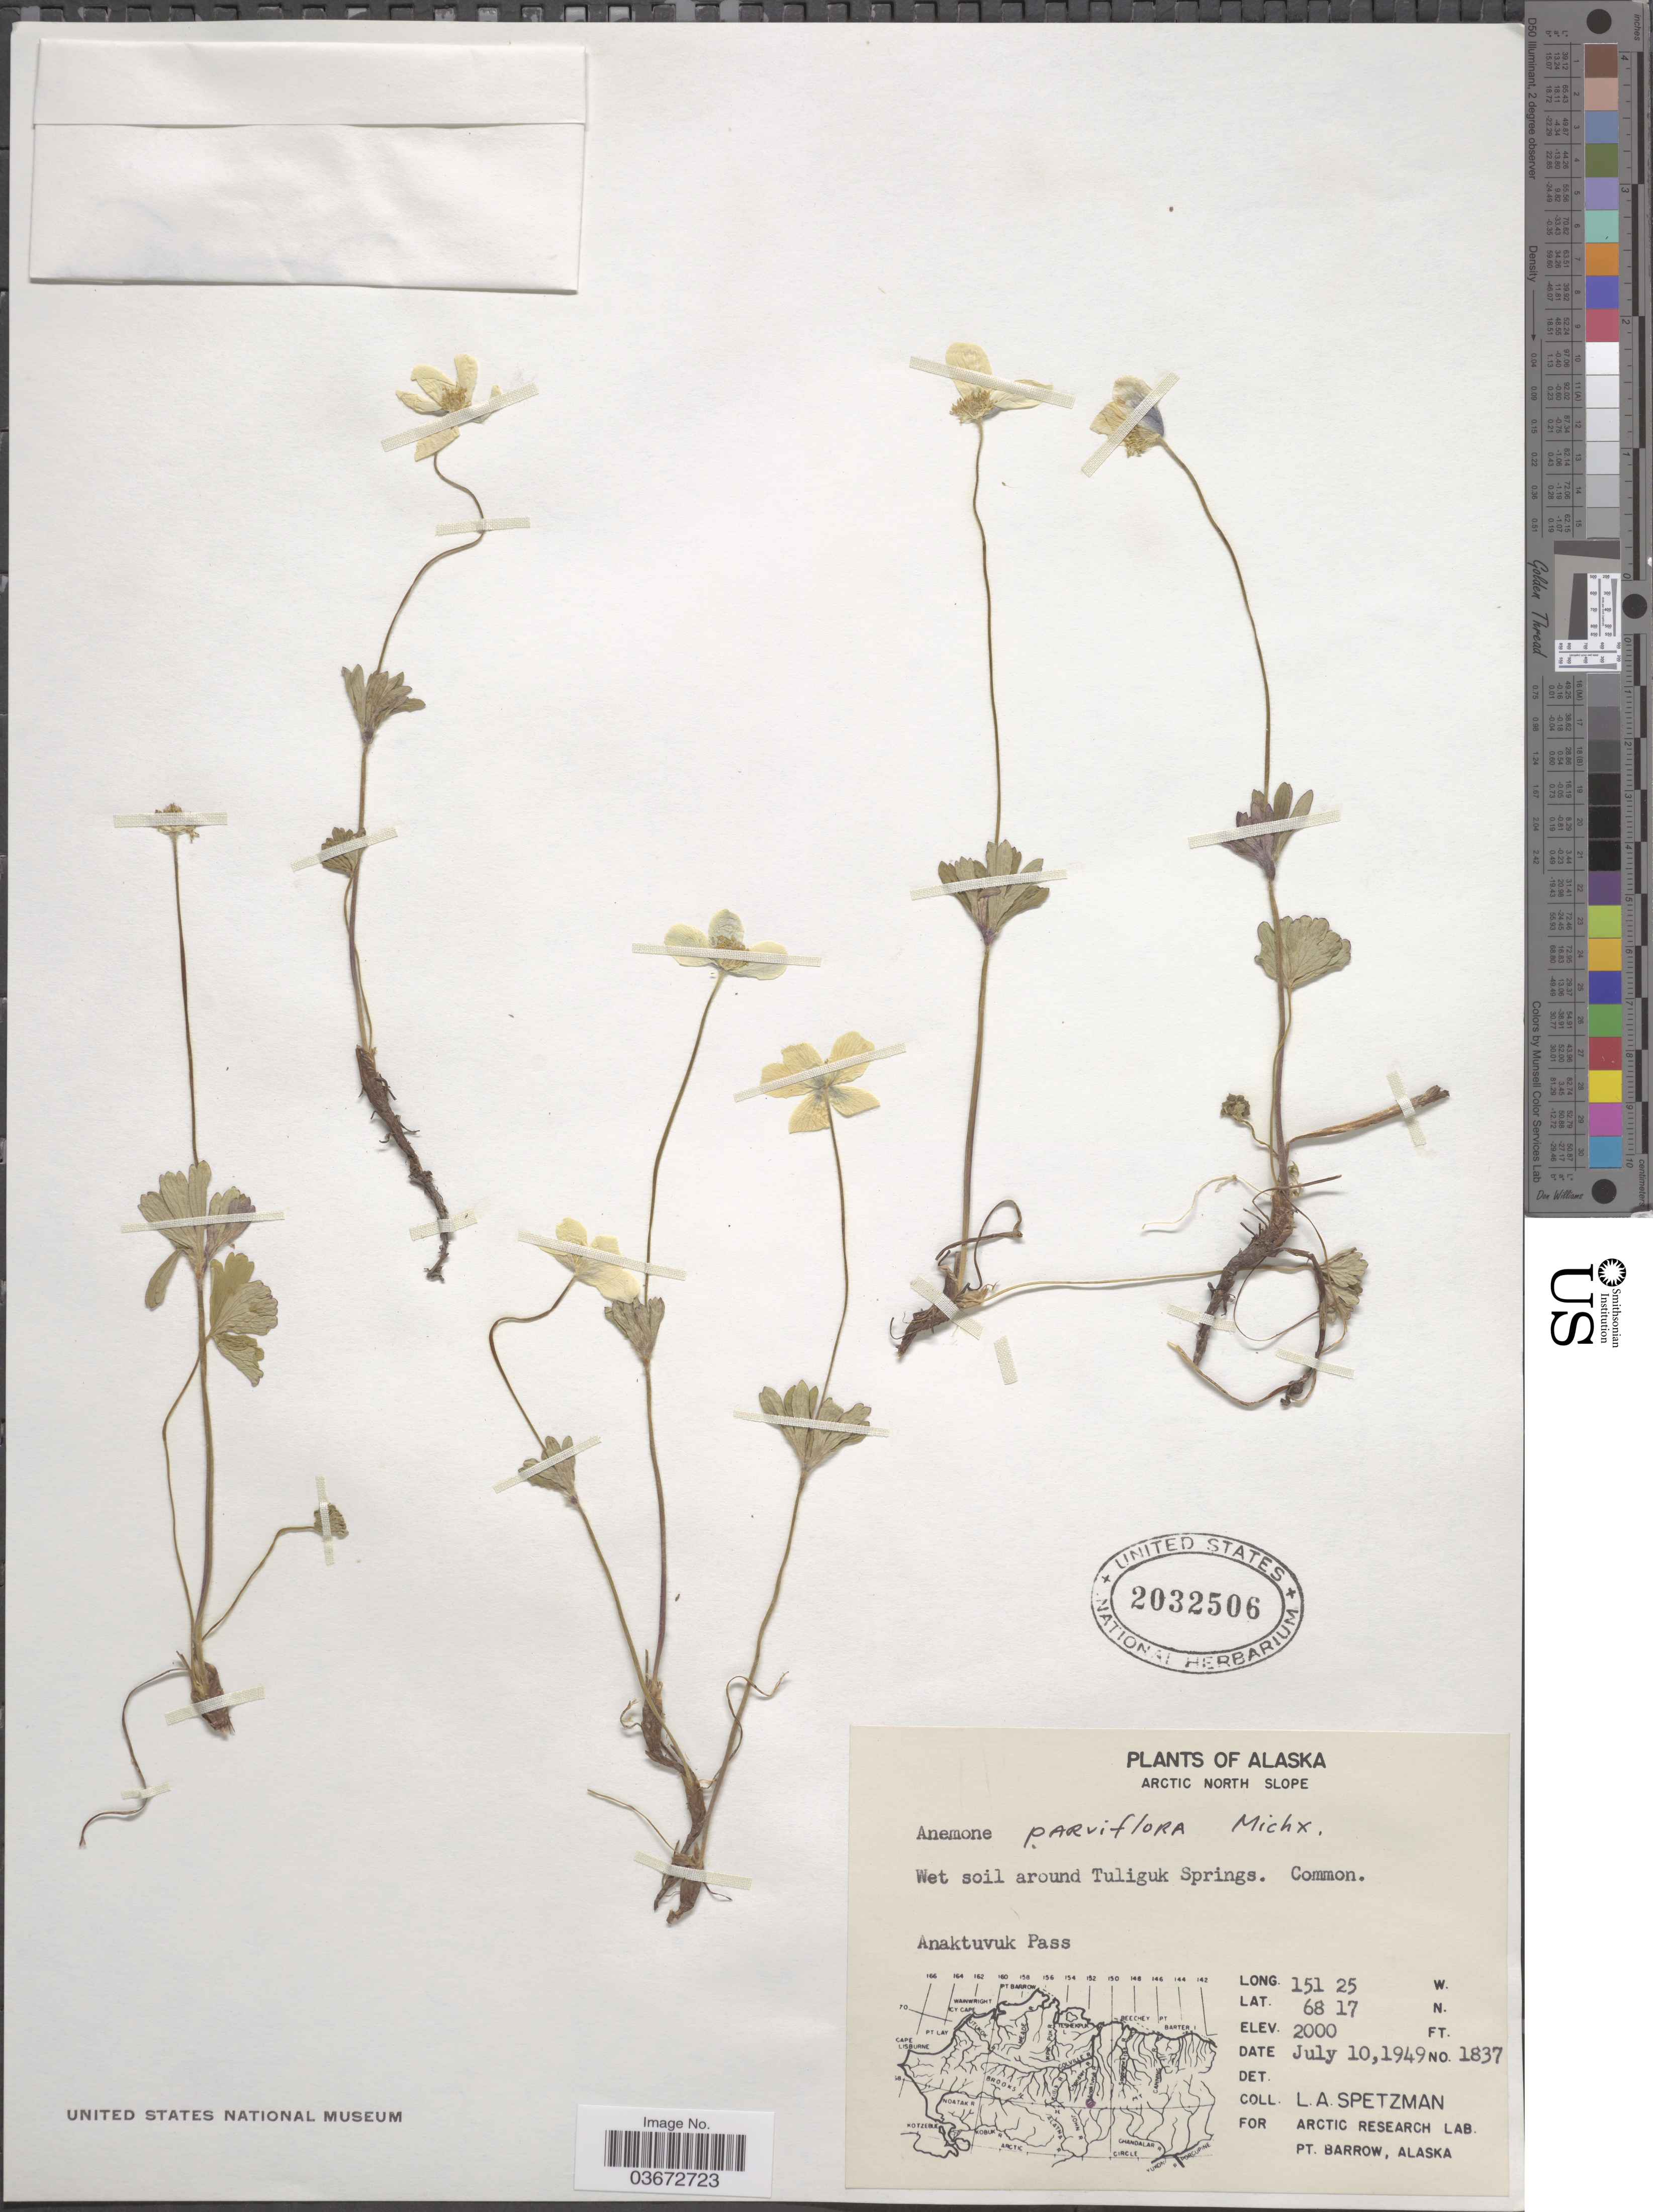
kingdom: Plantae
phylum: Tracheophyta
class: Magnoliopsida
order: Ranunculales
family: Ranunculaceae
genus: Anemone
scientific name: Anemone parviflora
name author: Michx.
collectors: L. Spetzman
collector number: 1837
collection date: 1949-07-10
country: United States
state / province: Alaska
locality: Arctic North Slope. Anaktuvuk Pass.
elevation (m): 610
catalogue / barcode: US 2032506